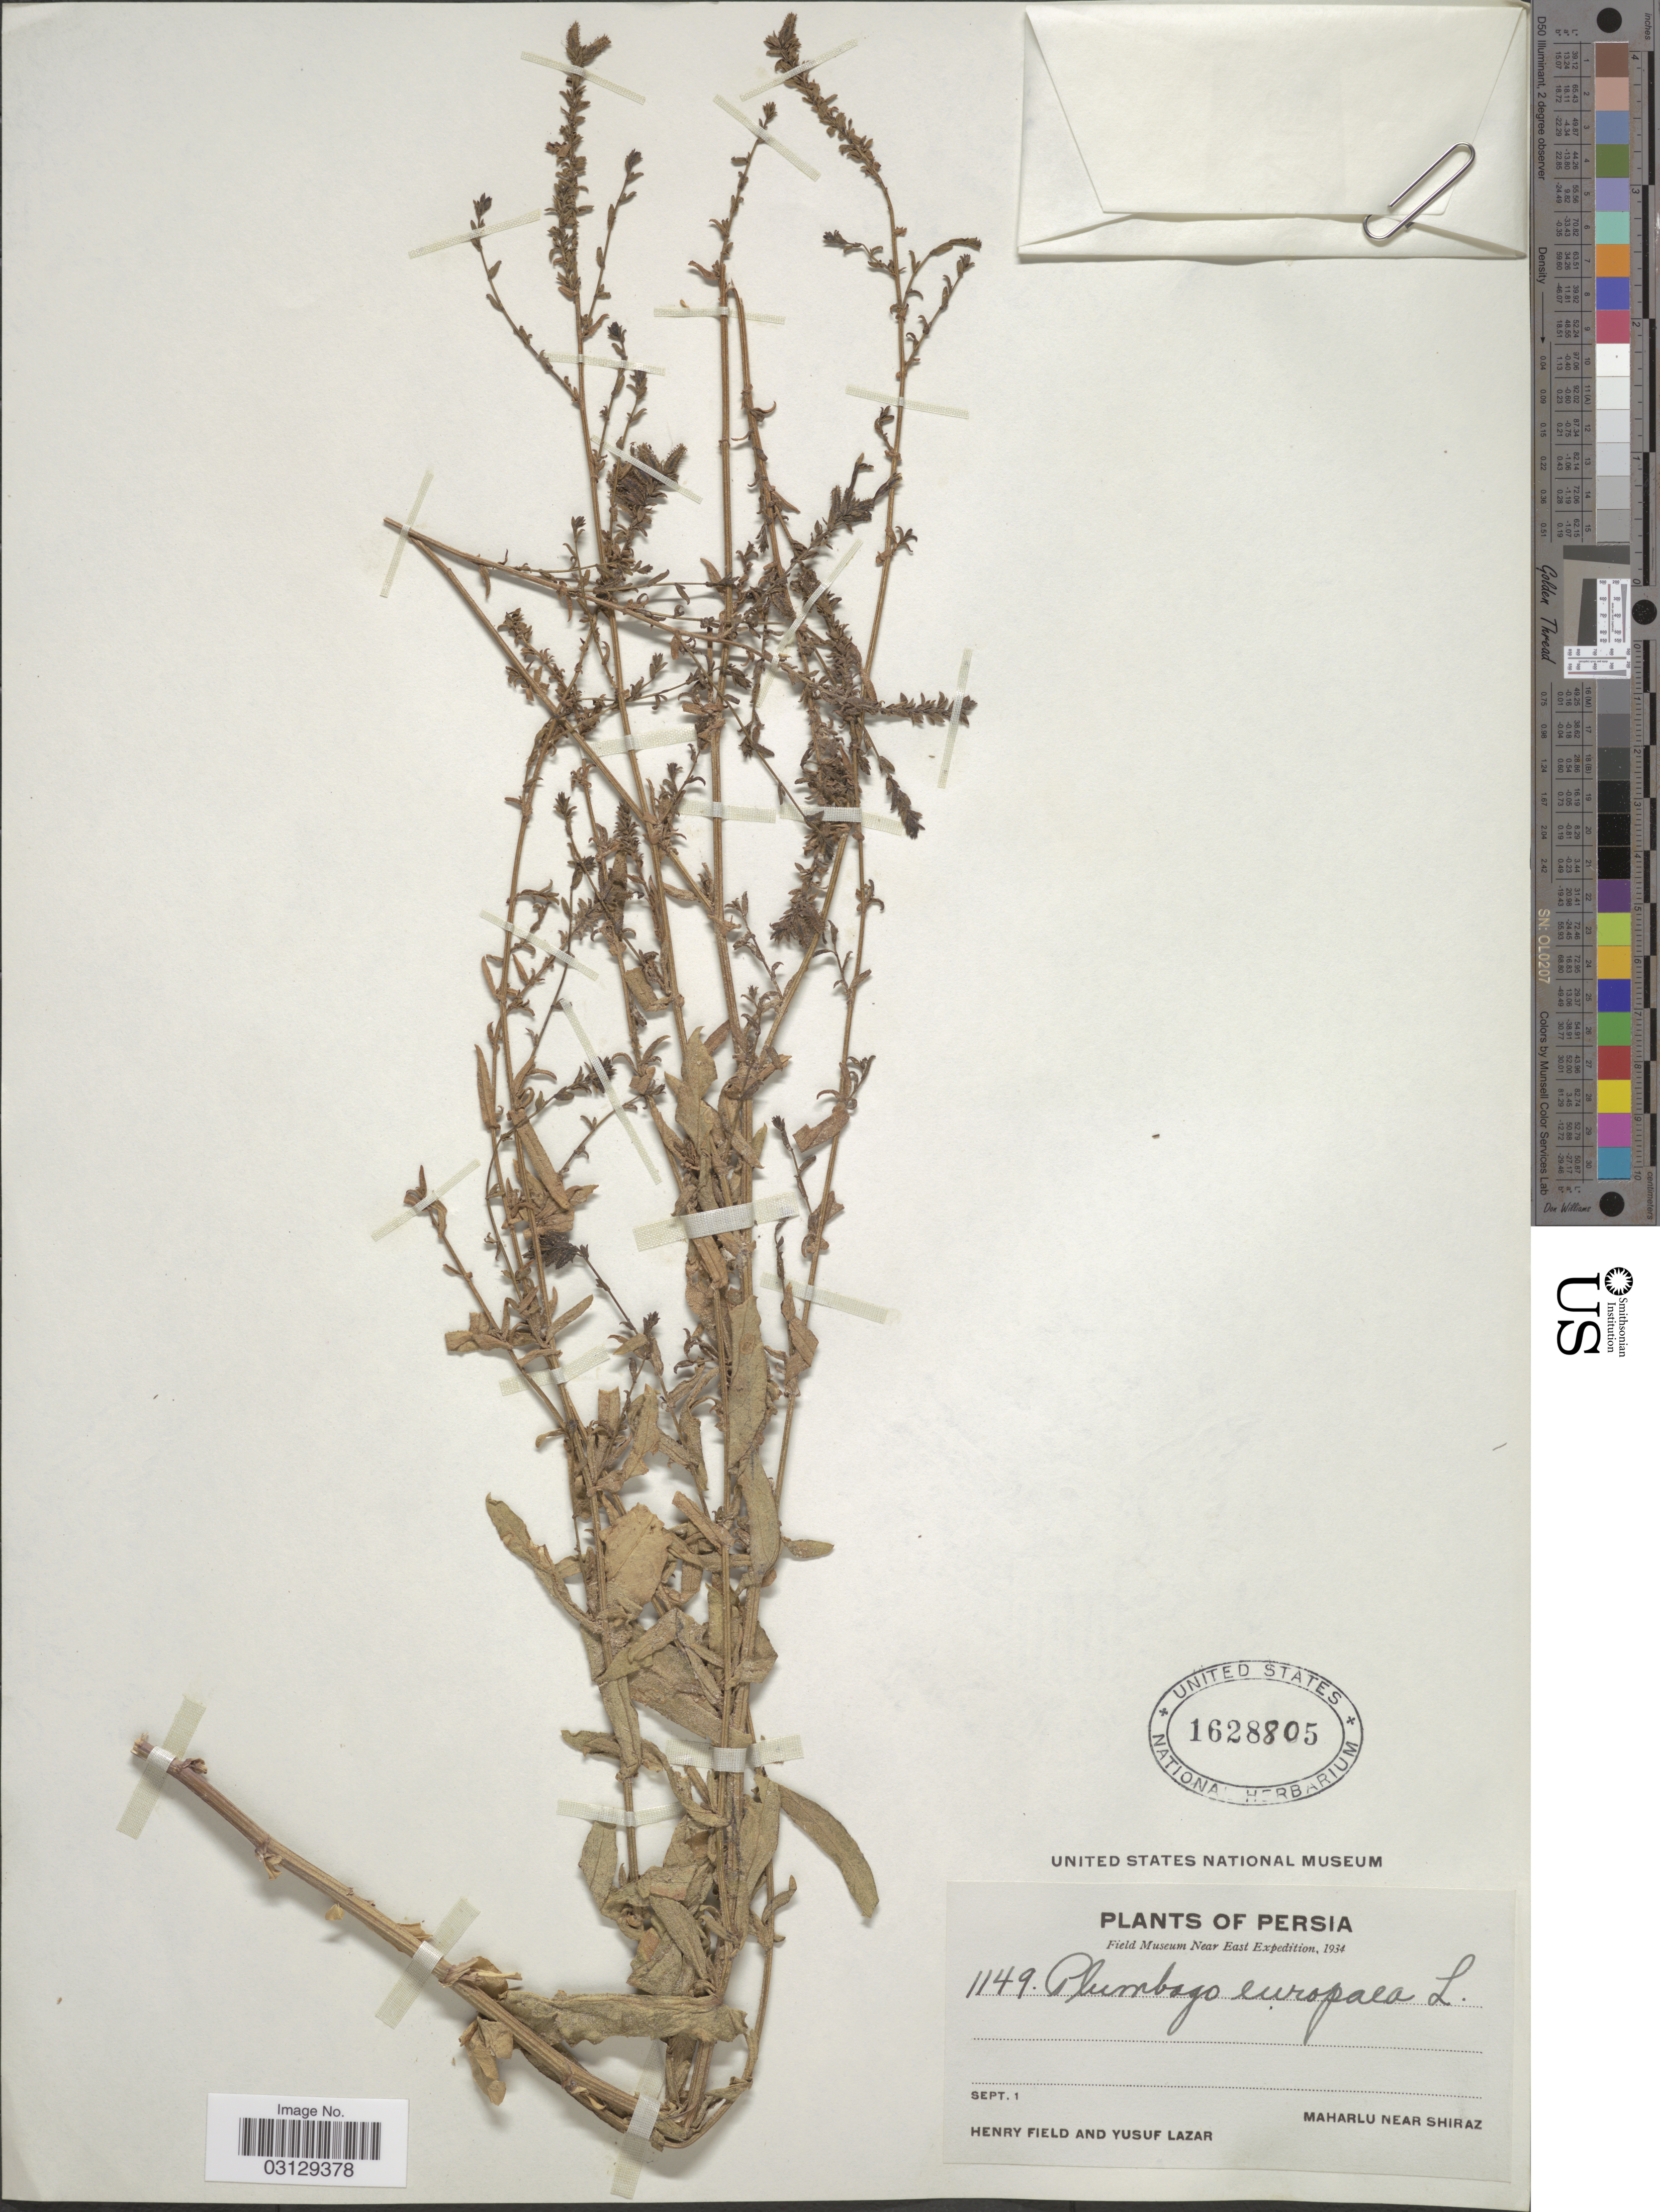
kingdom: Plantae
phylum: Tracheophyta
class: Magnoliopsida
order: Caryophyllales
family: Plumbaginaceae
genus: Plumbago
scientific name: Plumbago europaea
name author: L.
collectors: H. Field & Y. Lazar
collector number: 1149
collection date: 1934-09-01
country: Iran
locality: Persia. Maharlu near Shiraz.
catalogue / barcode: US 1628805